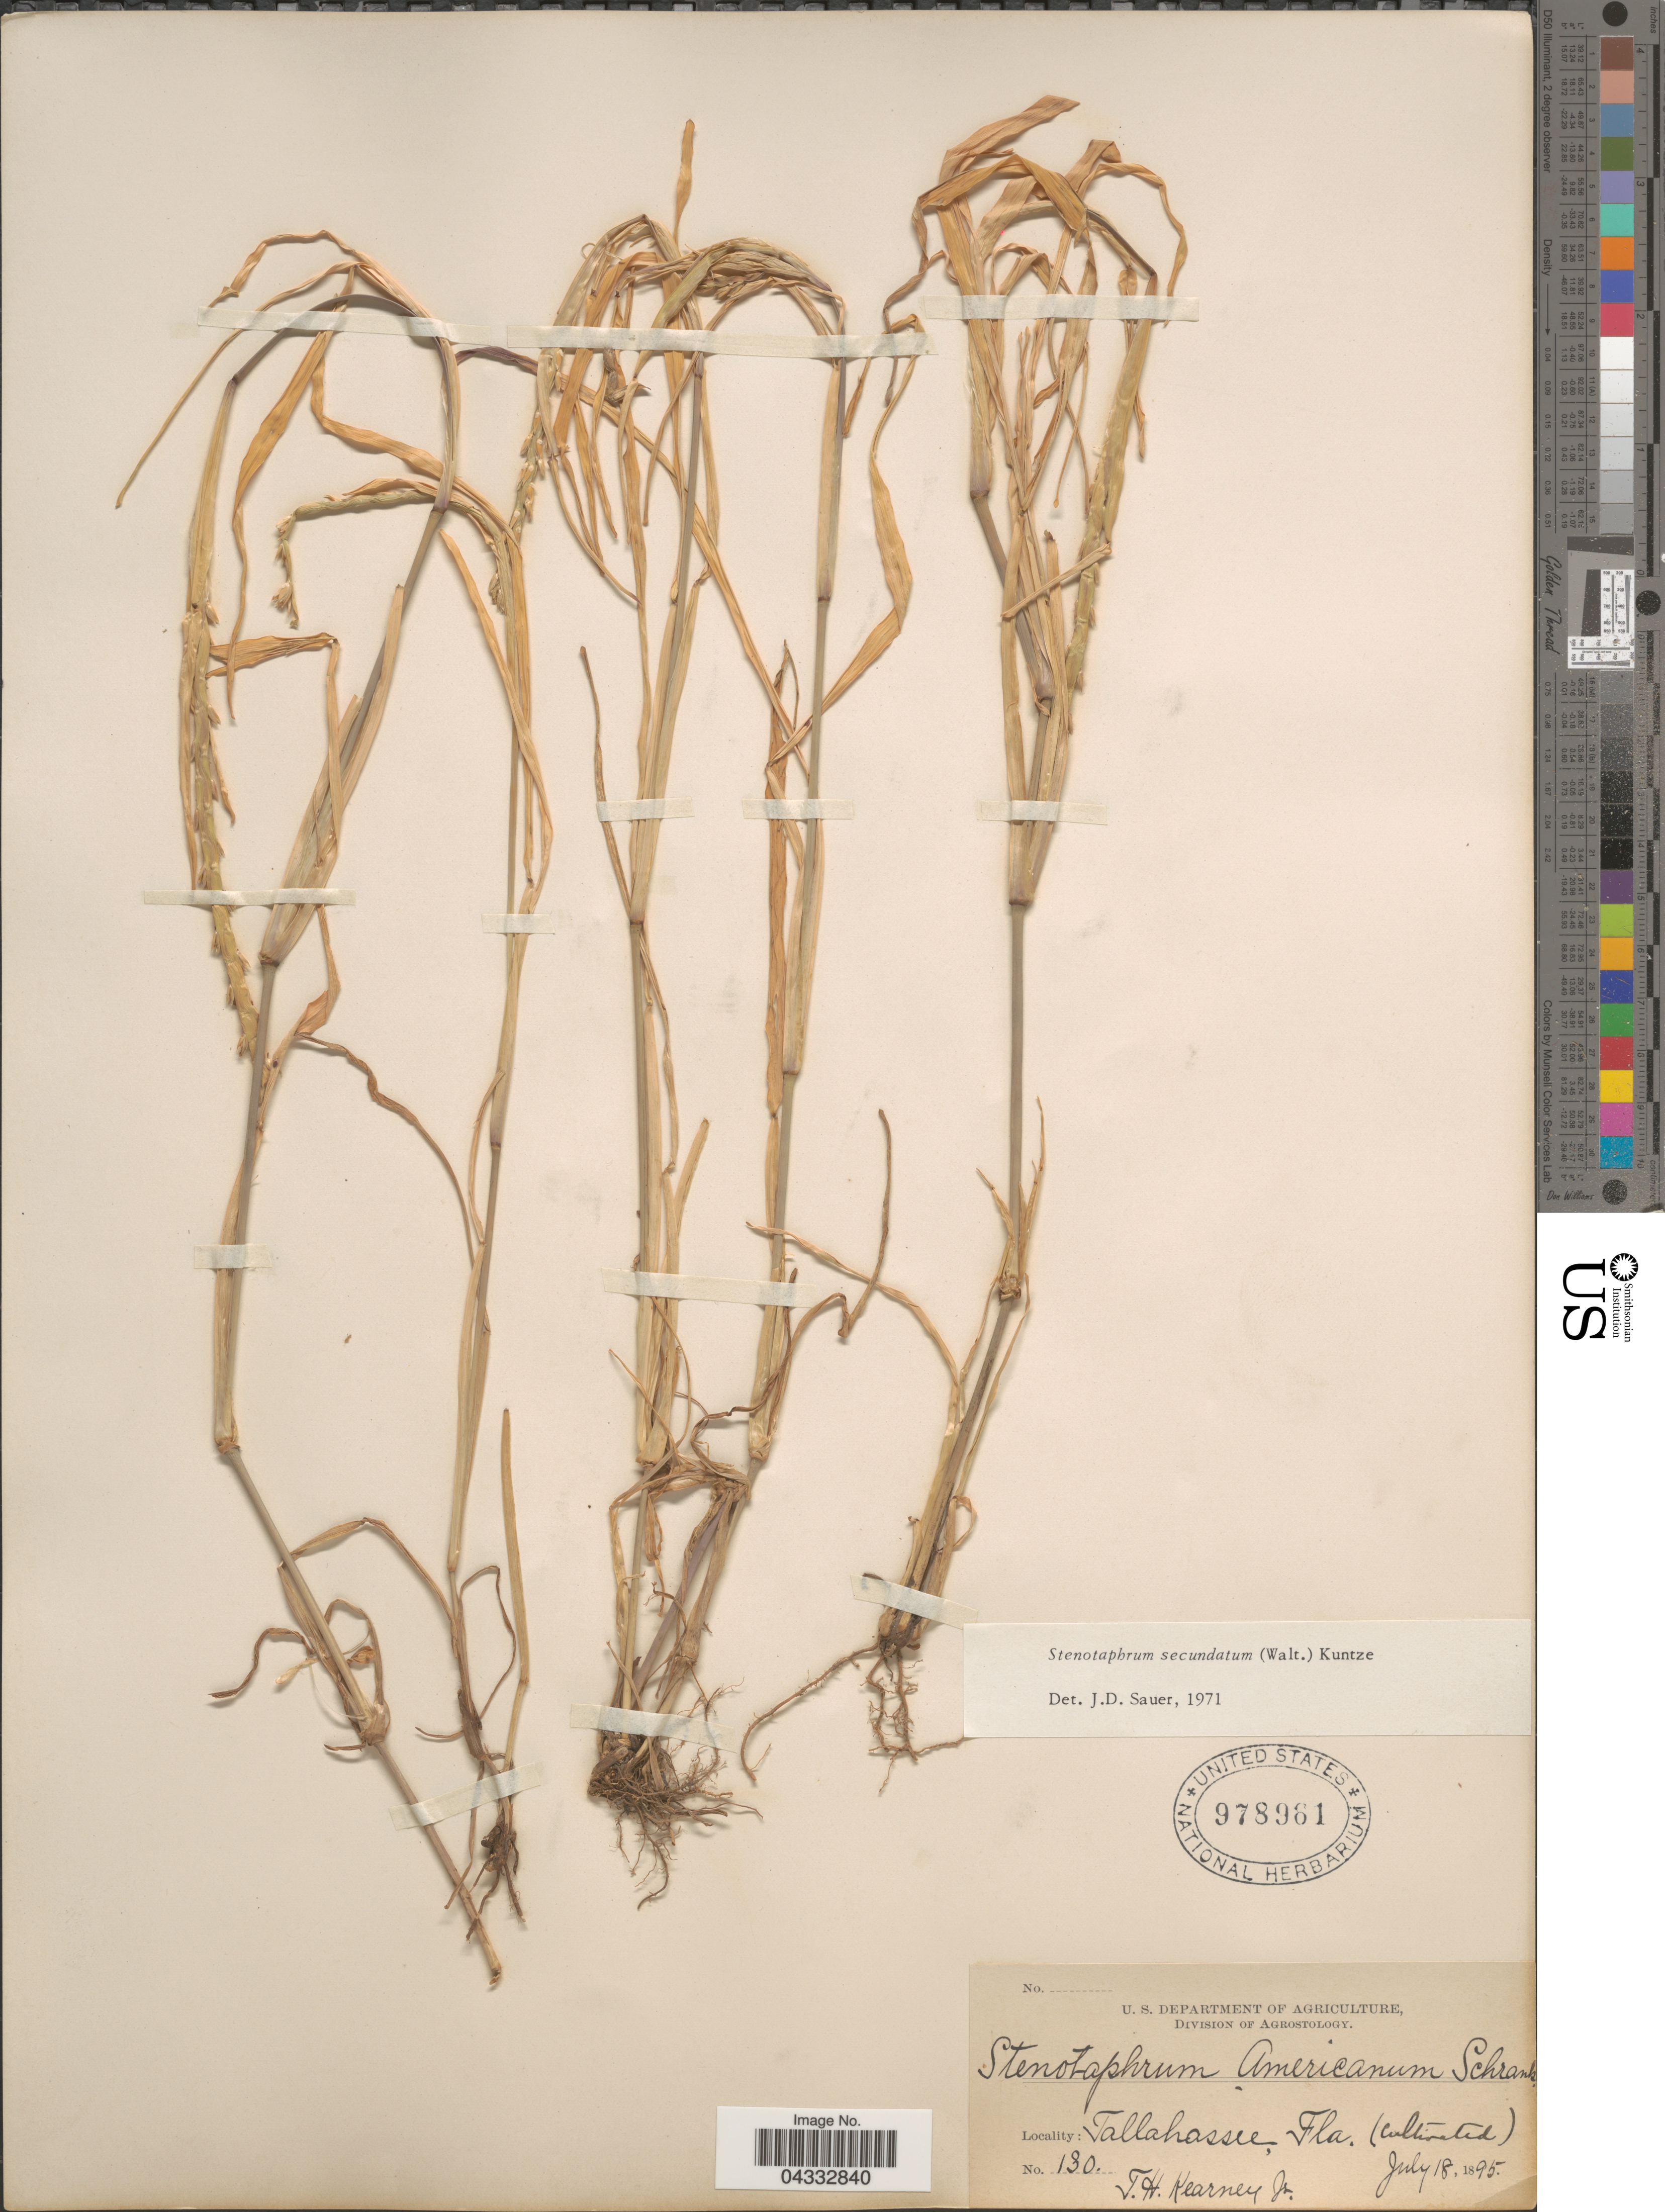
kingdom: Plantae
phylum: Tracheophyta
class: Liliopsida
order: Poales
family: Poaceae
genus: Stenotaphrum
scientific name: Stenotaphrum secundatum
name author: (Walter) Kuntze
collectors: T. H. Kearney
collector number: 130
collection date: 1895-07-18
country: United States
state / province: Florida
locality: Tallahassee.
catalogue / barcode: US 978961